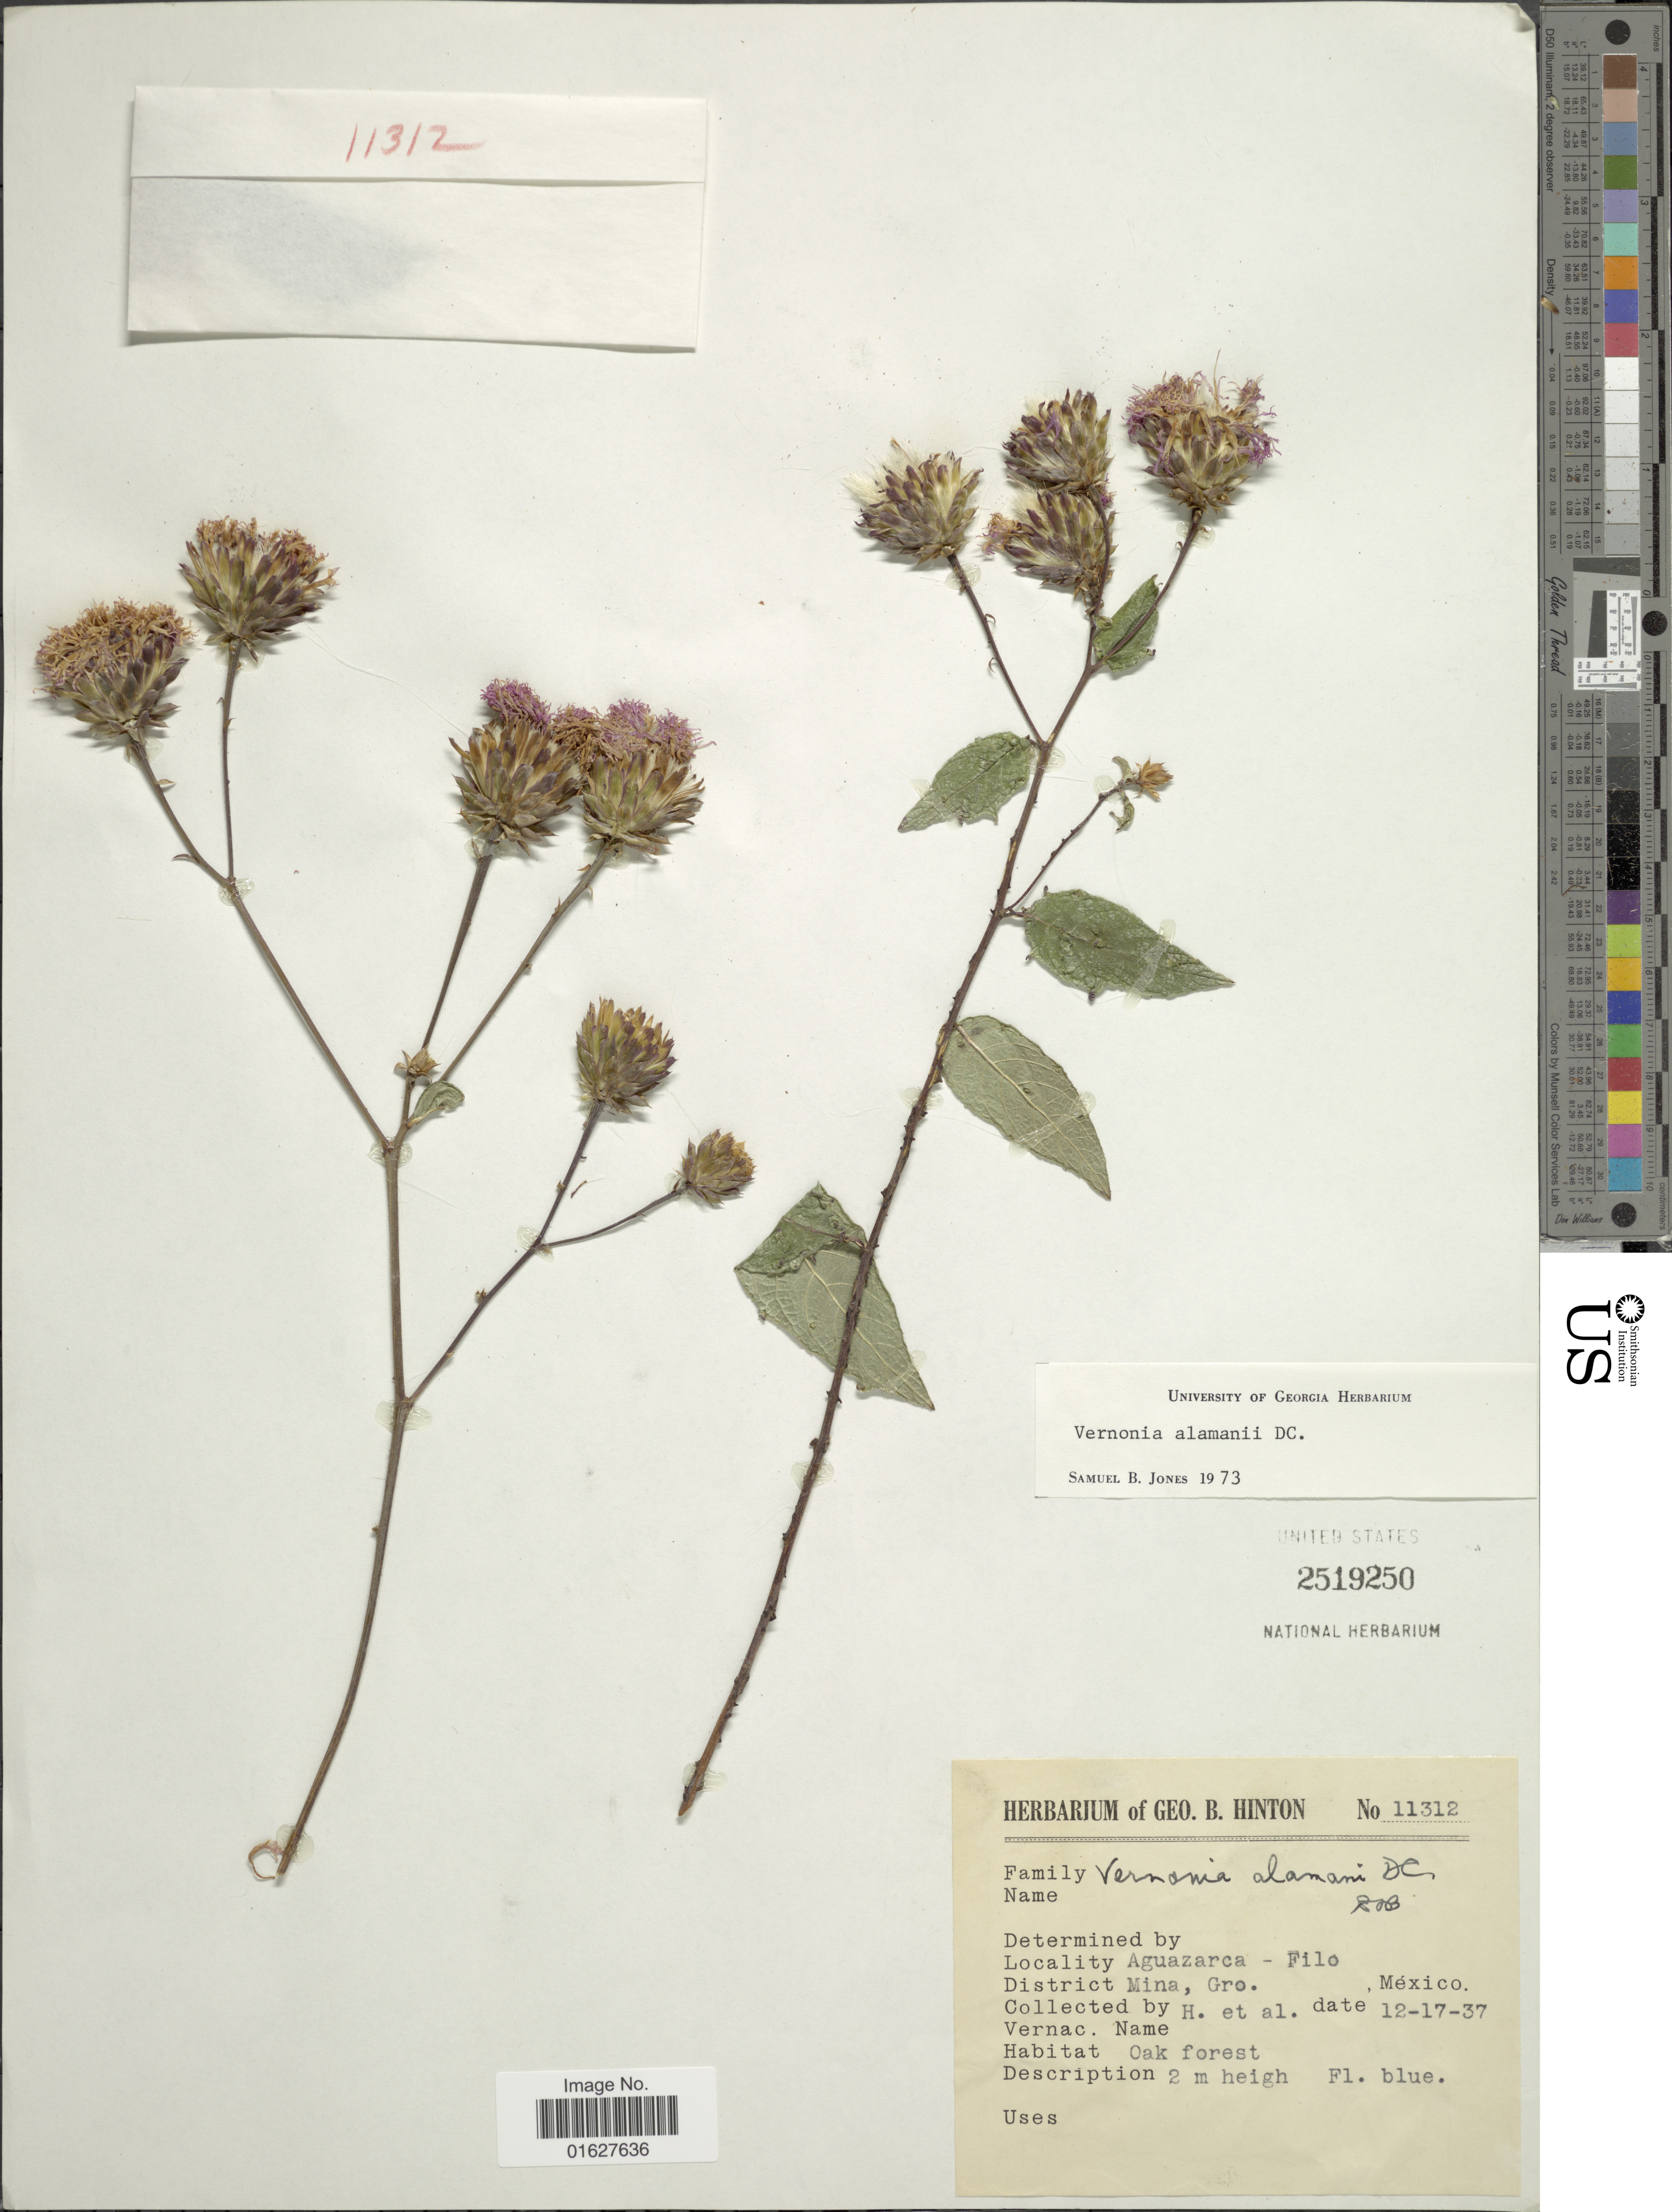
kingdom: Plantae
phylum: Tracheophyta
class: Magnoliopsida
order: Asterales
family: Asteraceae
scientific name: Vickianthus alamanii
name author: (DC.) H. Rob.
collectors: G. B. Hinton & et al.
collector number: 11312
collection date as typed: Transcribed d/m/y: 17/12/37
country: Mexico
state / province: Guerrero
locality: Aguazarca-Filo. Mina, Gro. México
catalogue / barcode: US 2519250